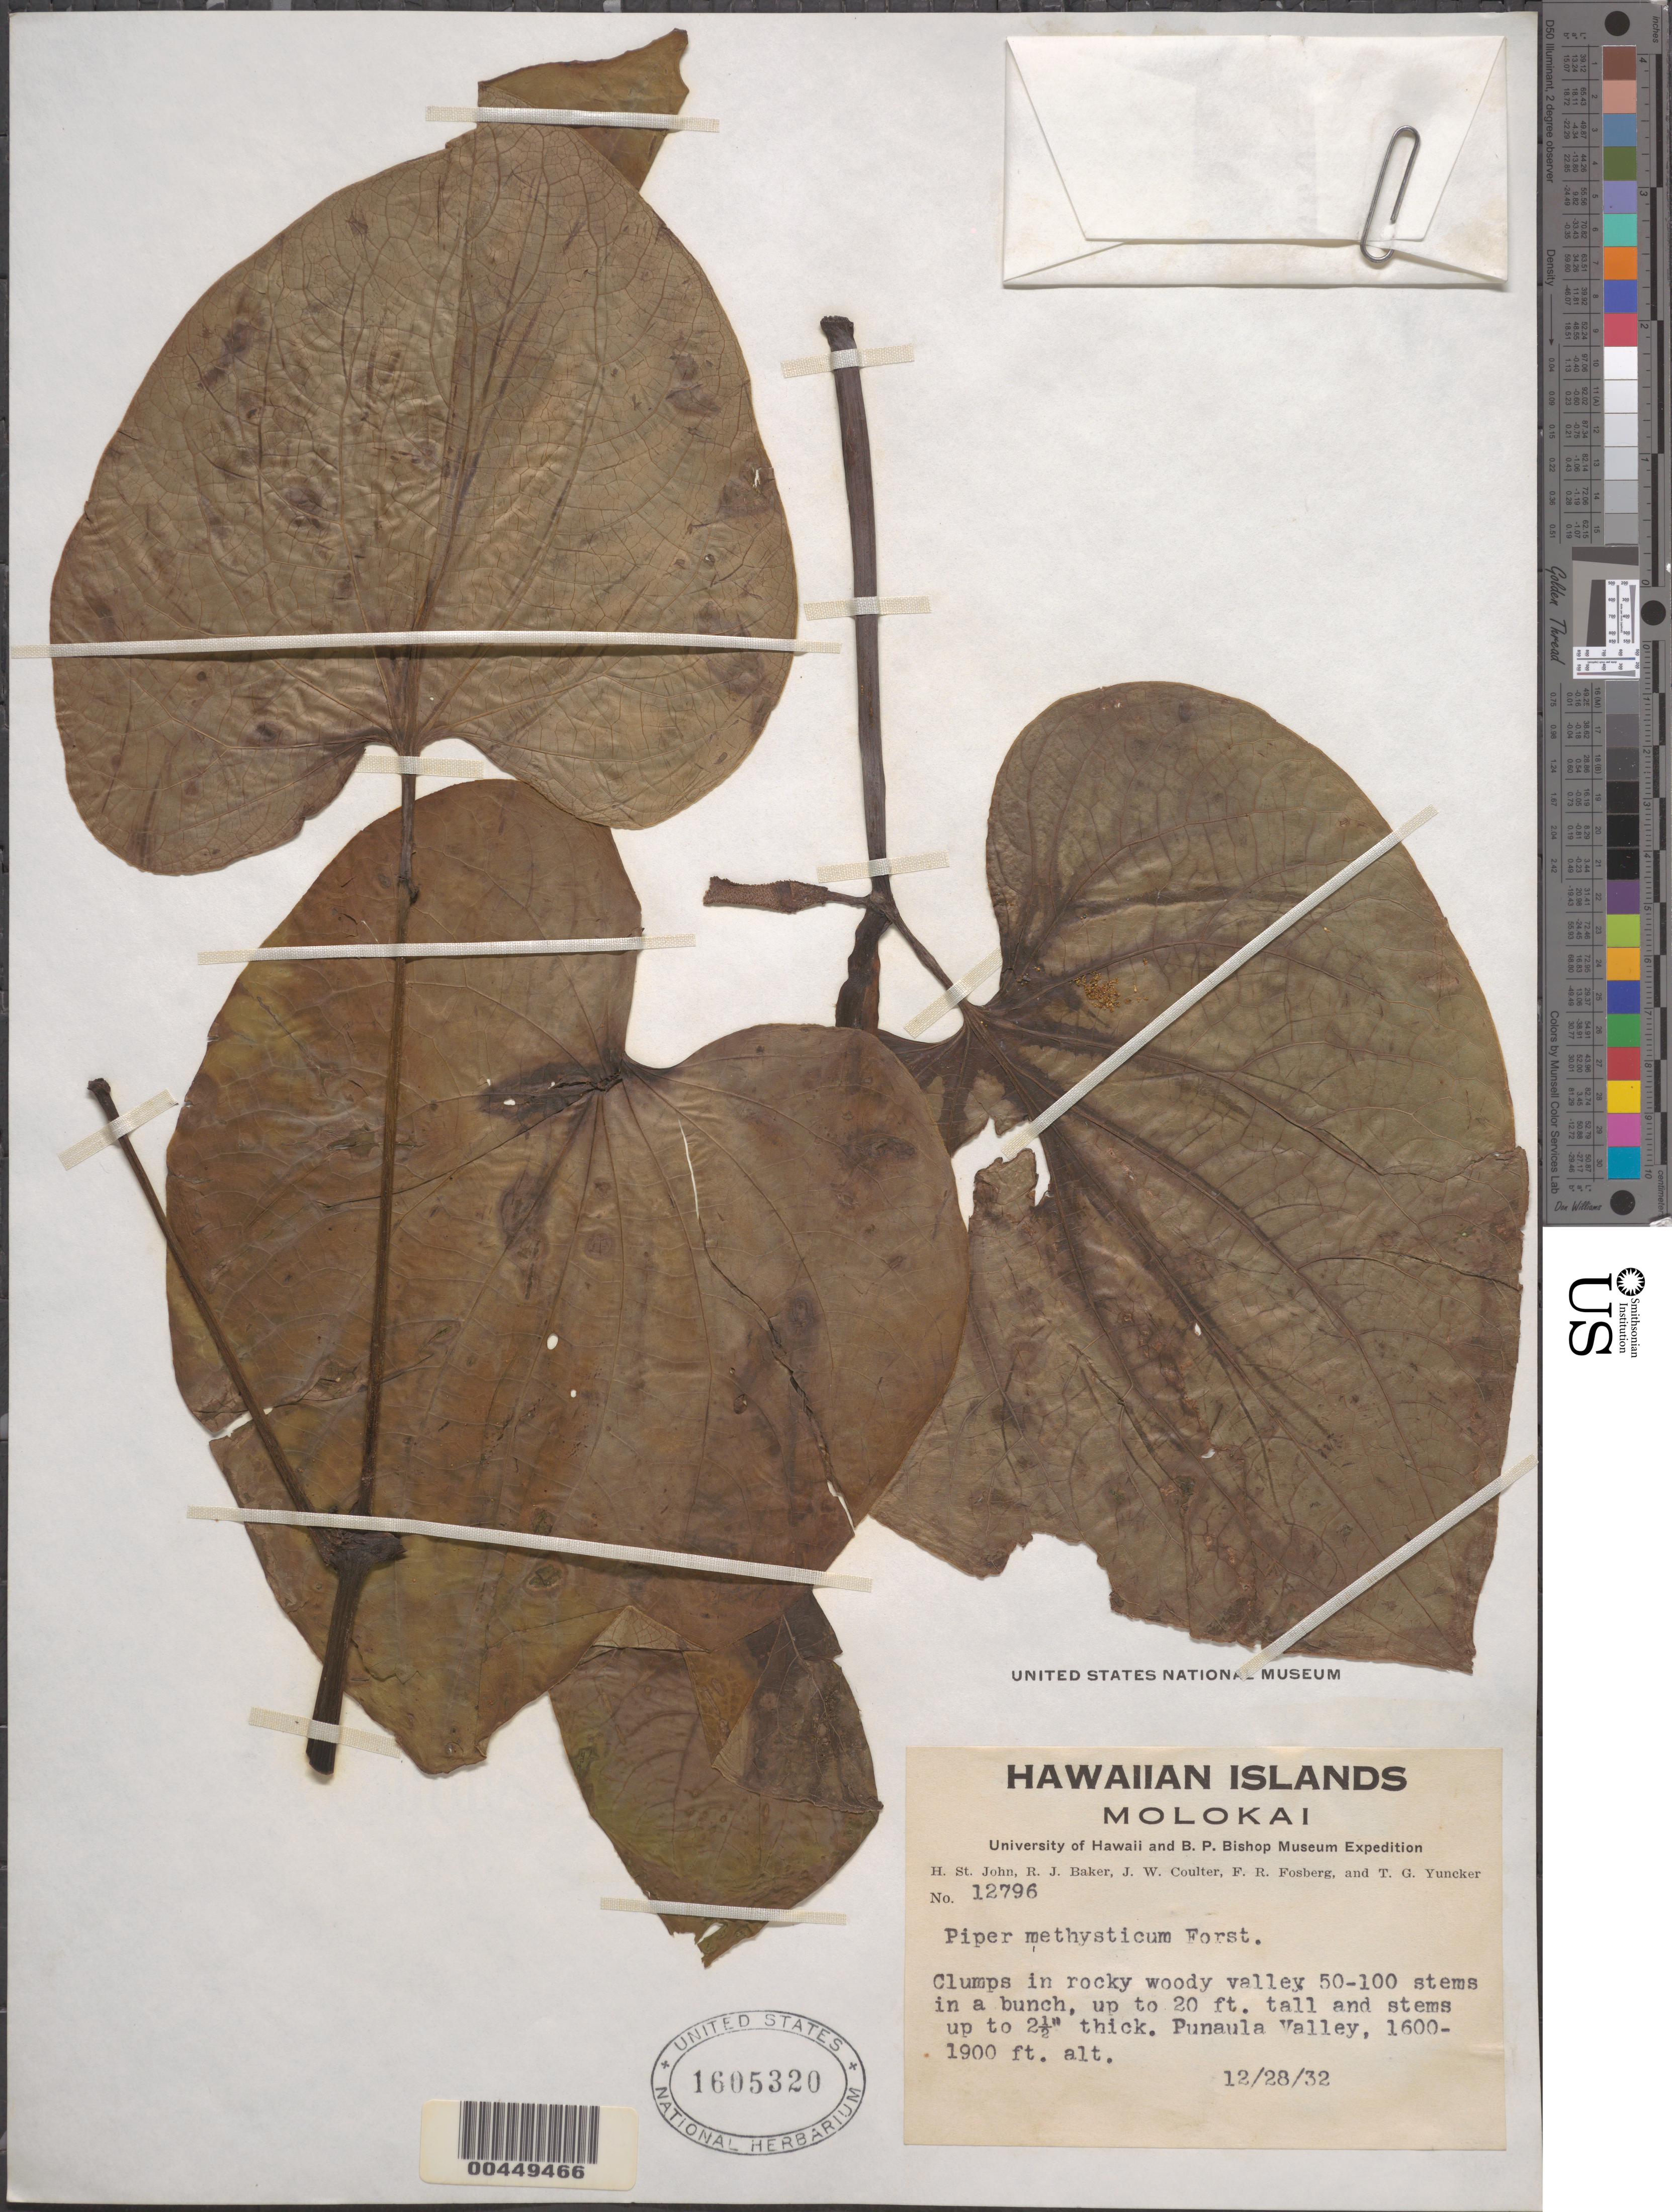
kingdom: Plantae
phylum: Tracheophyta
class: Magnoliopsida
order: Piperales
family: Piperaceae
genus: Piper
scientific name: Piper methysticum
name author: J.R. Forst. & G. Forst.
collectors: H. St. John, R. J. Baker, J. W. Coulter & F. R. Fosberg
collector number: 12796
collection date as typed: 28 Dec 1932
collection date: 1932-12-28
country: United States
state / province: Hawaii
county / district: Maui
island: Moloka'i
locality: Punaula Valley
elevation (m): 488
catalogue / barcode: US 1605320